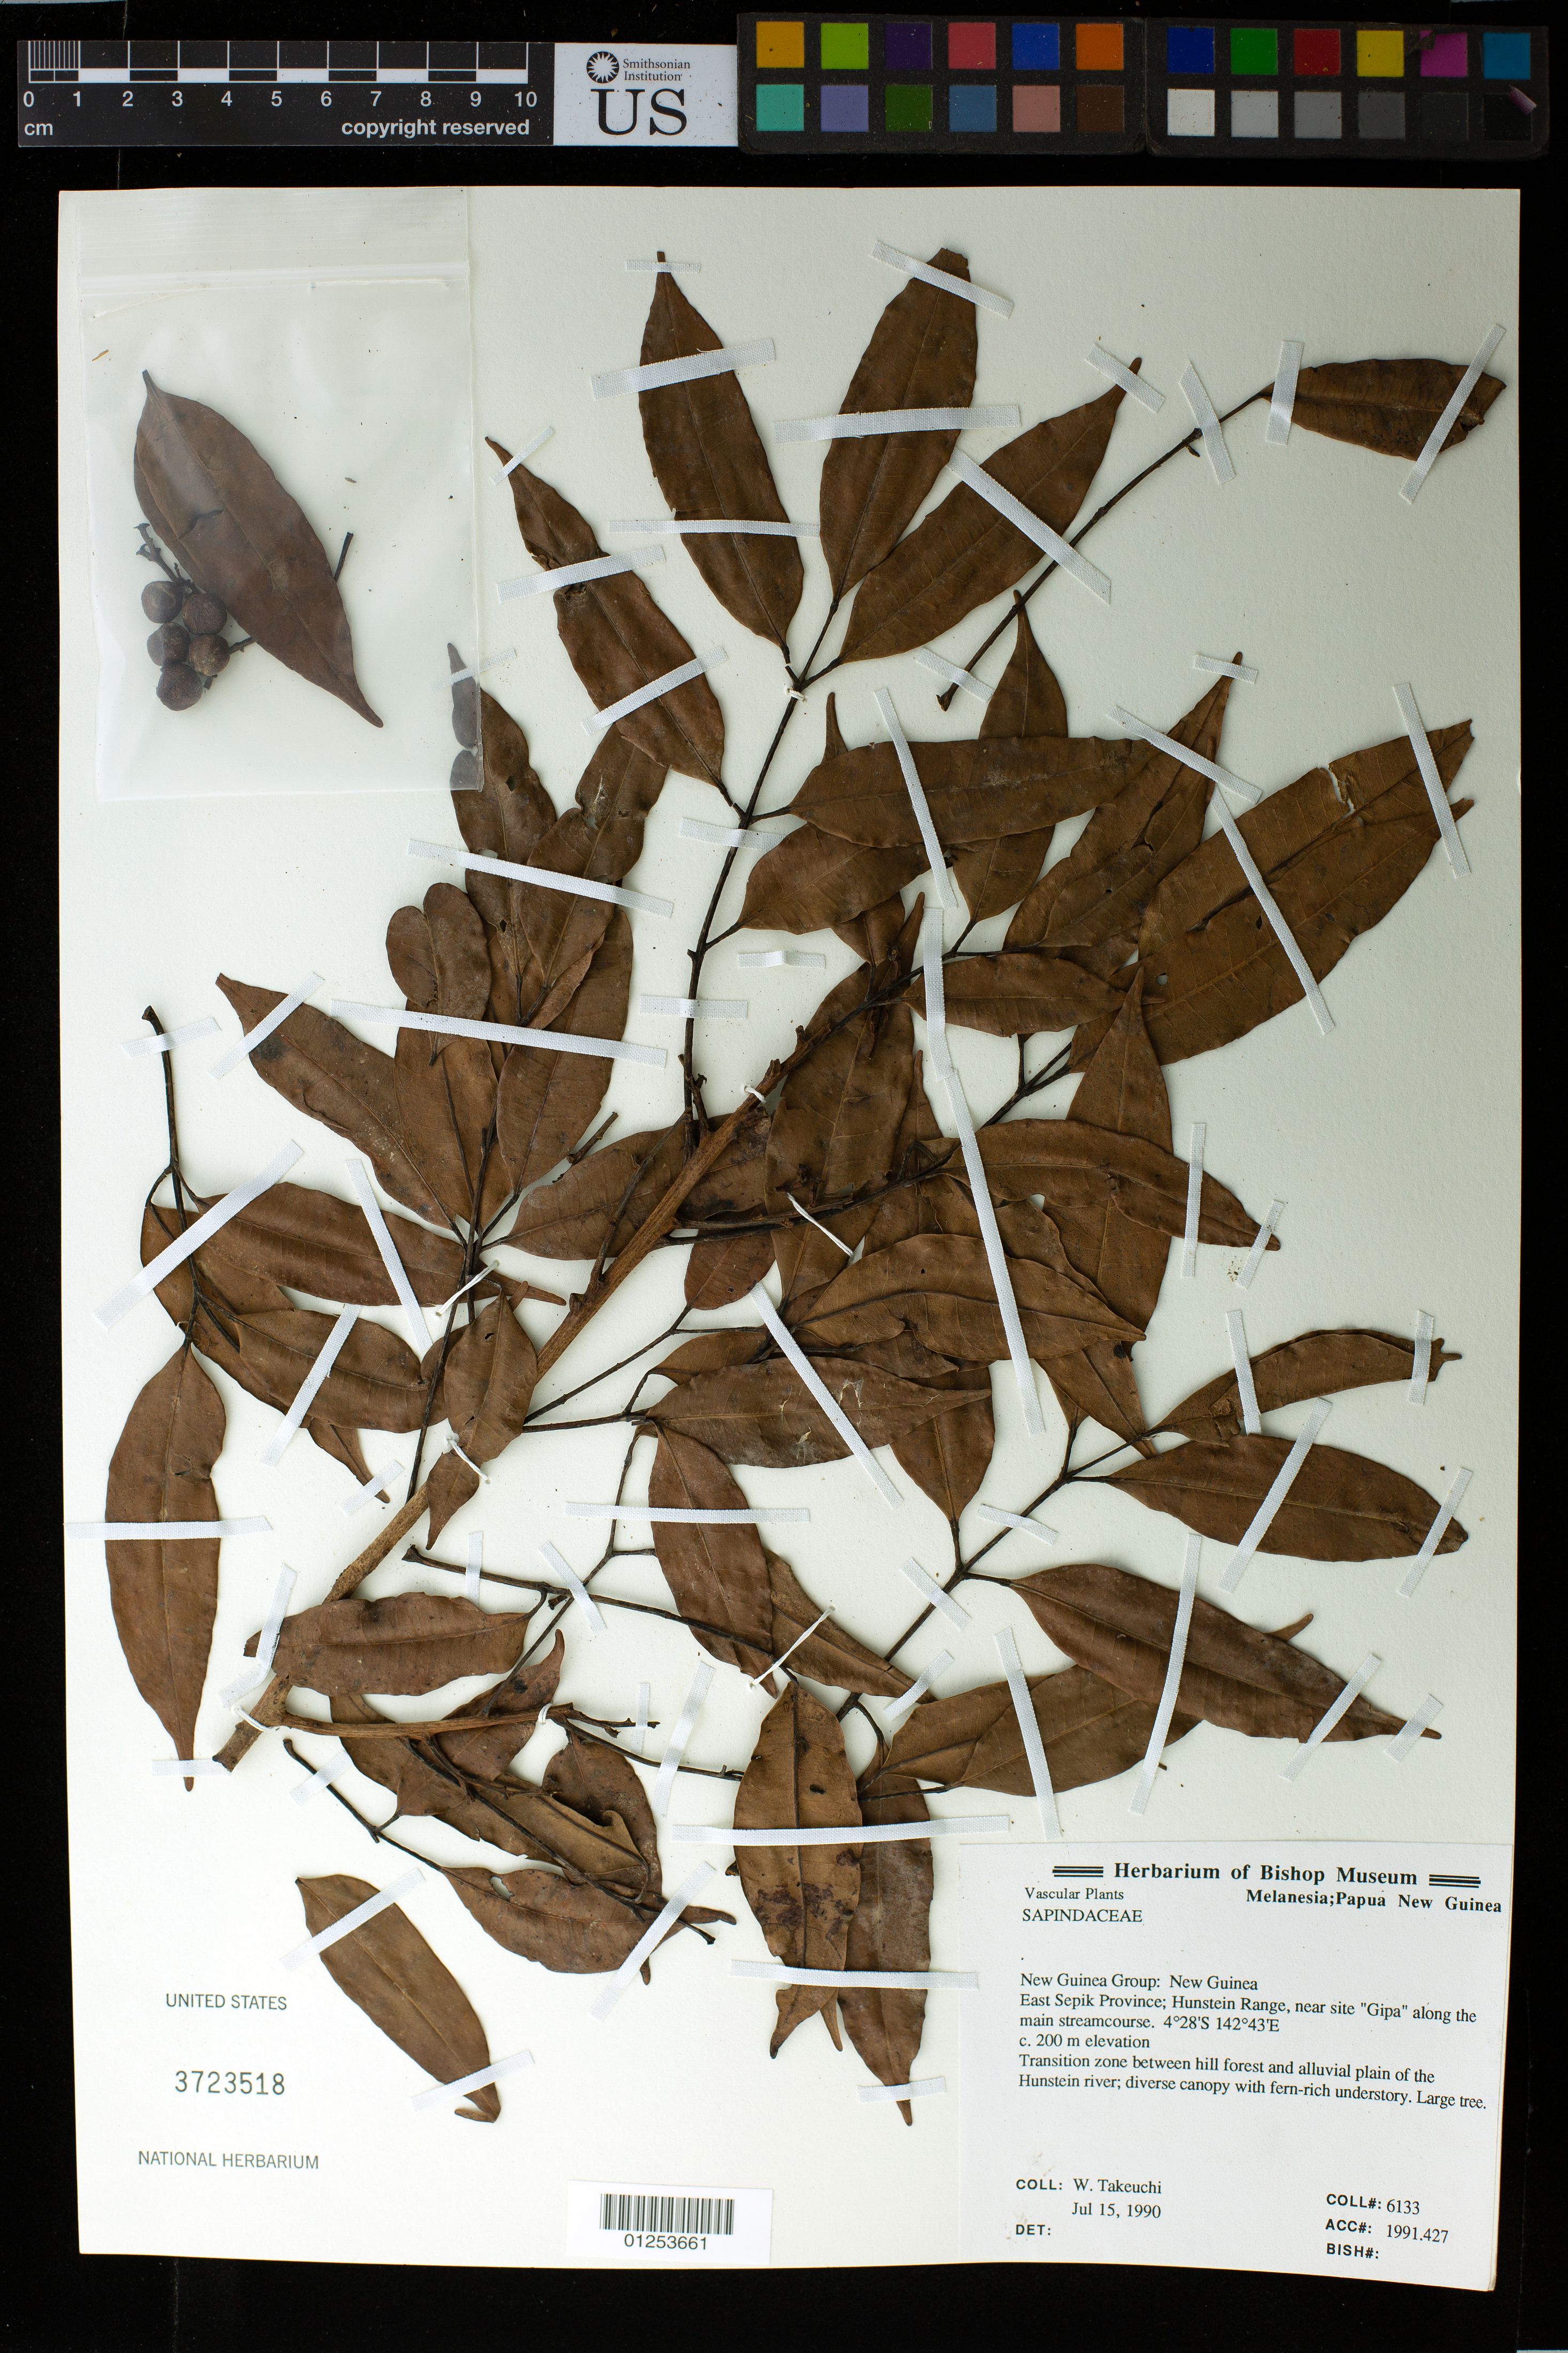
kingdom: Plantae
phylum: Tracheophyta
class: Magnoliopsida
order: Sapindales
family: Sapindaceae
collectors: W. N. Takeuchi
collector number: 6133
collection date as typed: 15 Jul 1990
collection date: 1990-07-15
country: Papua New Guinea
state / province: East Sepik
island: New Guinea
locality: Hunstein range, at site 'Gipa' along the main streamcourse.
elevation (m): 200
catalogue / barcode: US 3723518